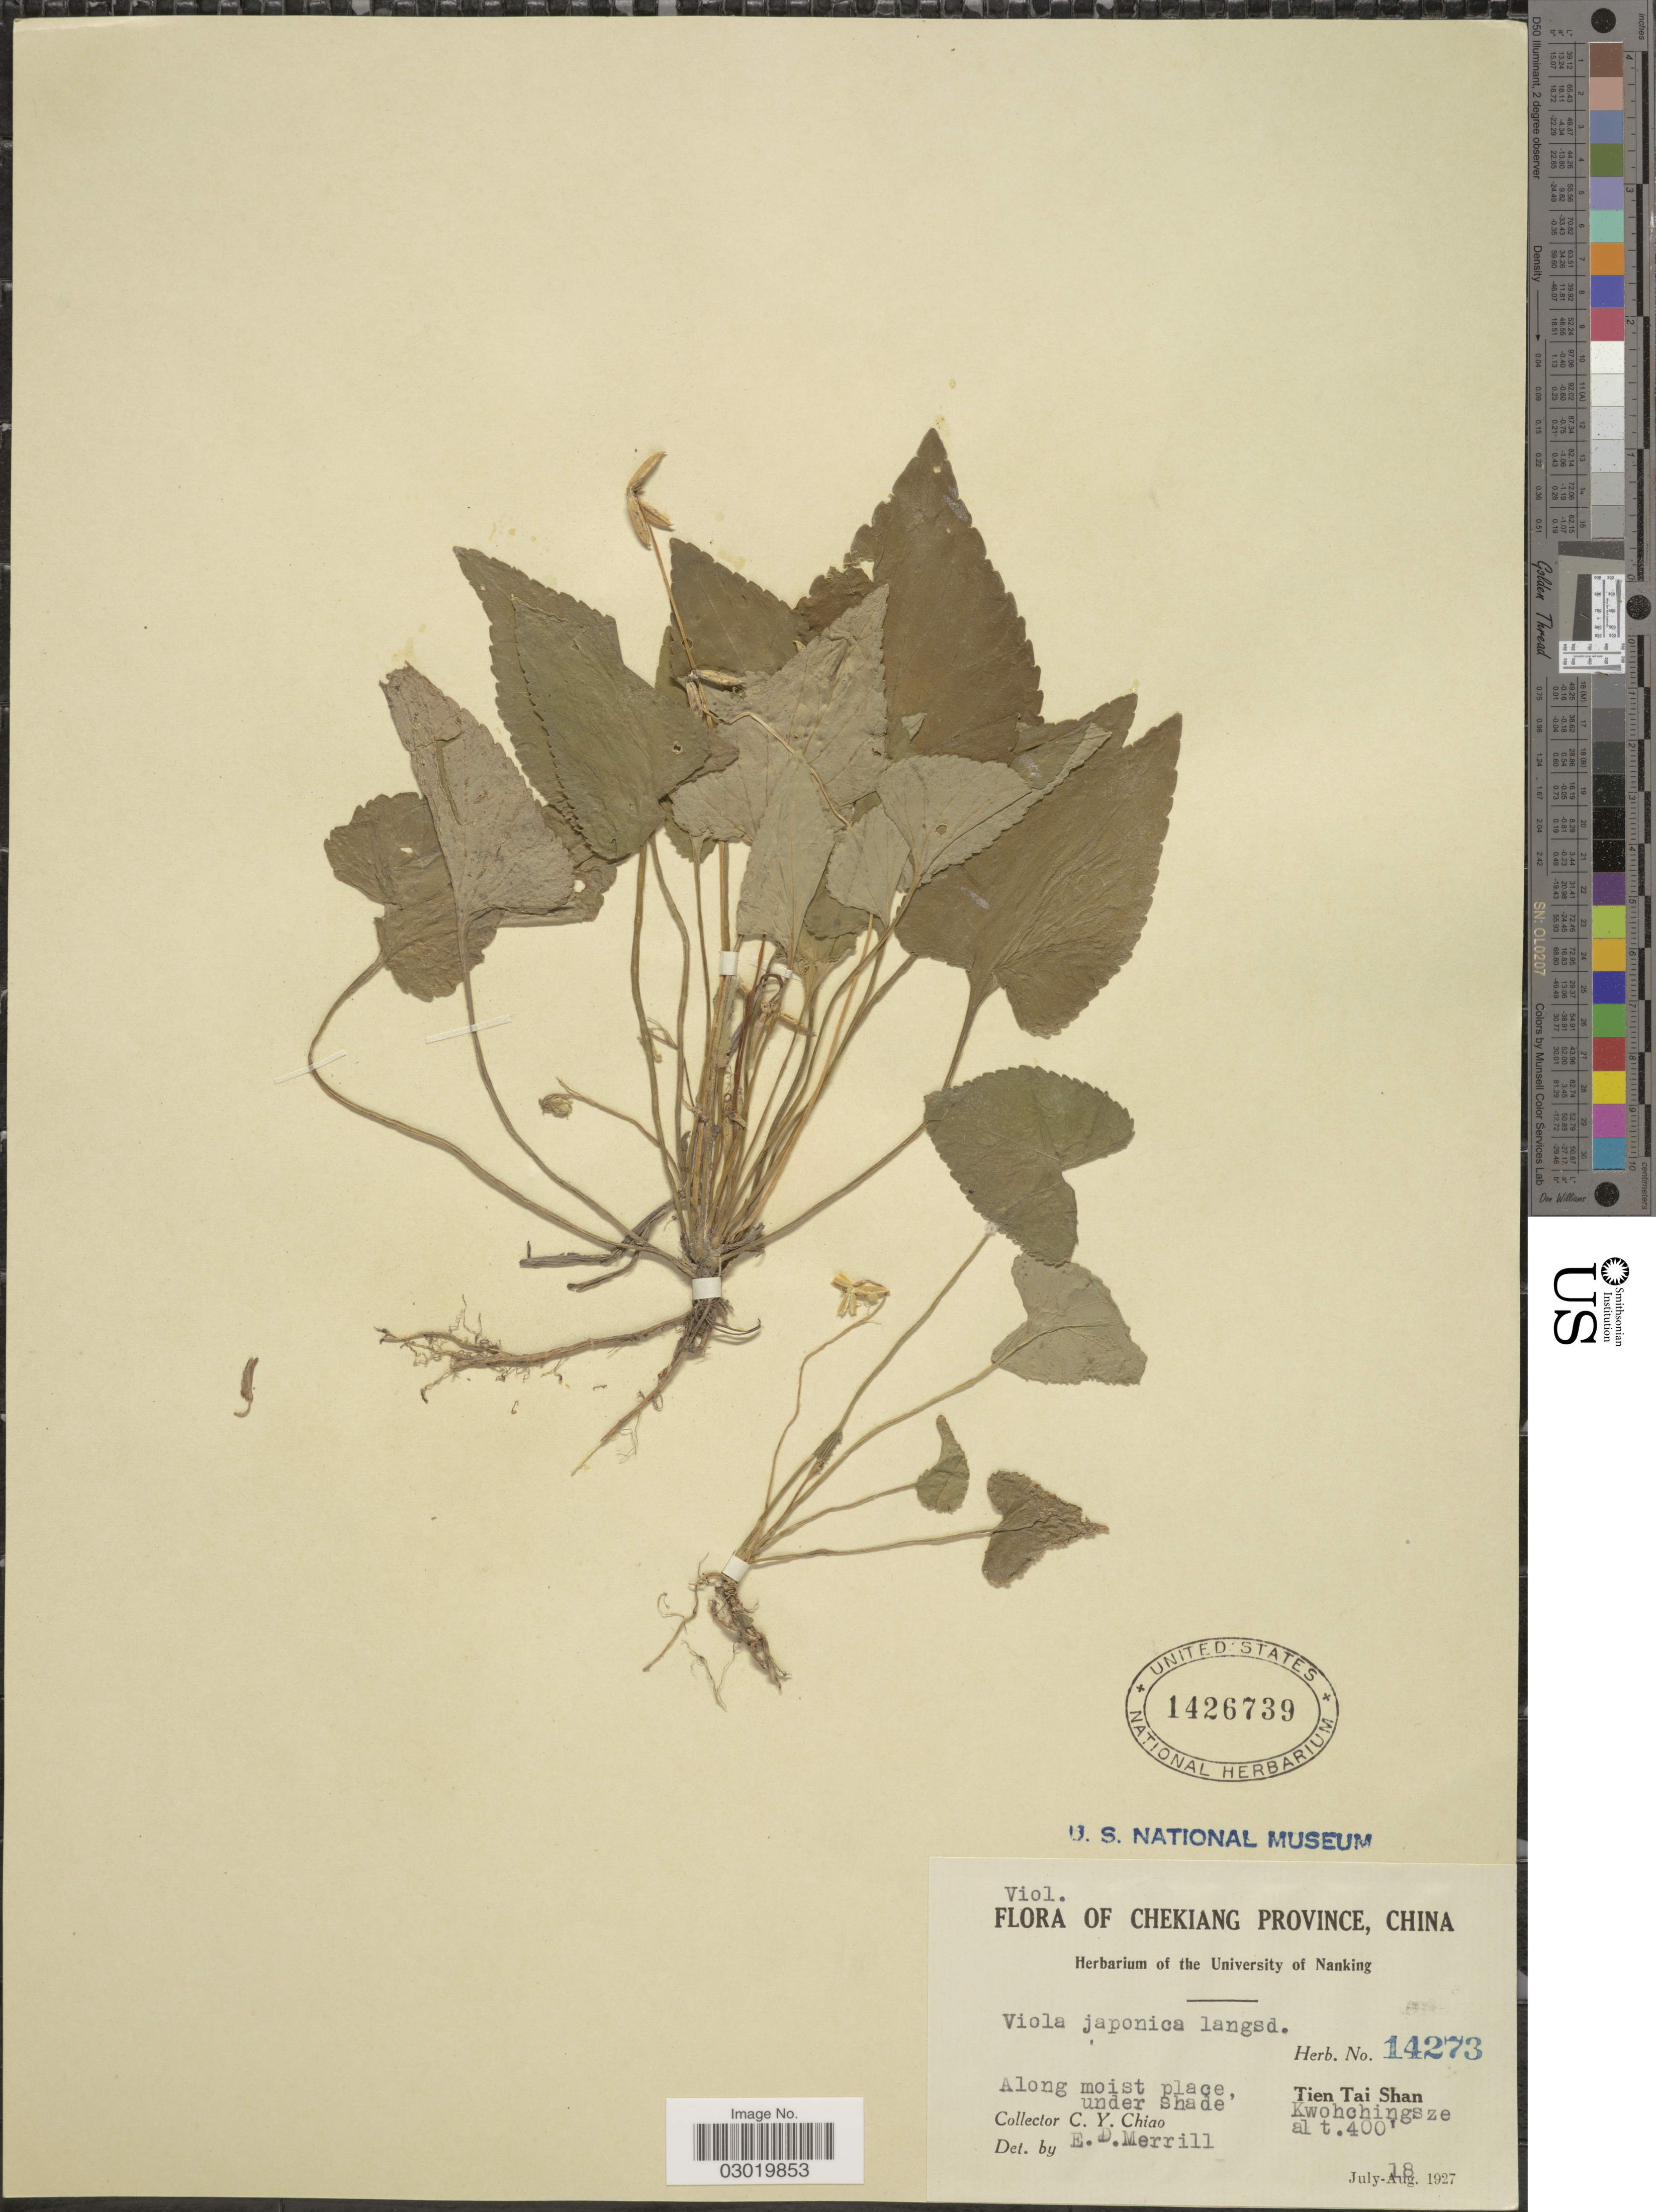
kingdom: Plantae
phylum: Tracheophyta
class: Magnoliopsida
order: Malpighiales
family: Violaceae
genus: Viola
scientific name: Viola japonica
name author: Langsd. ex DC.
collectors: C. Y. Chiao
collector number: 14273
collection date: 1927-07-18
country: China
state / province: Zhejiang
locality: Chekiang Province. Tien Tai Shan. Kwohchingsze.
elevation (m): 122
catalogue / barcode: US 1426739